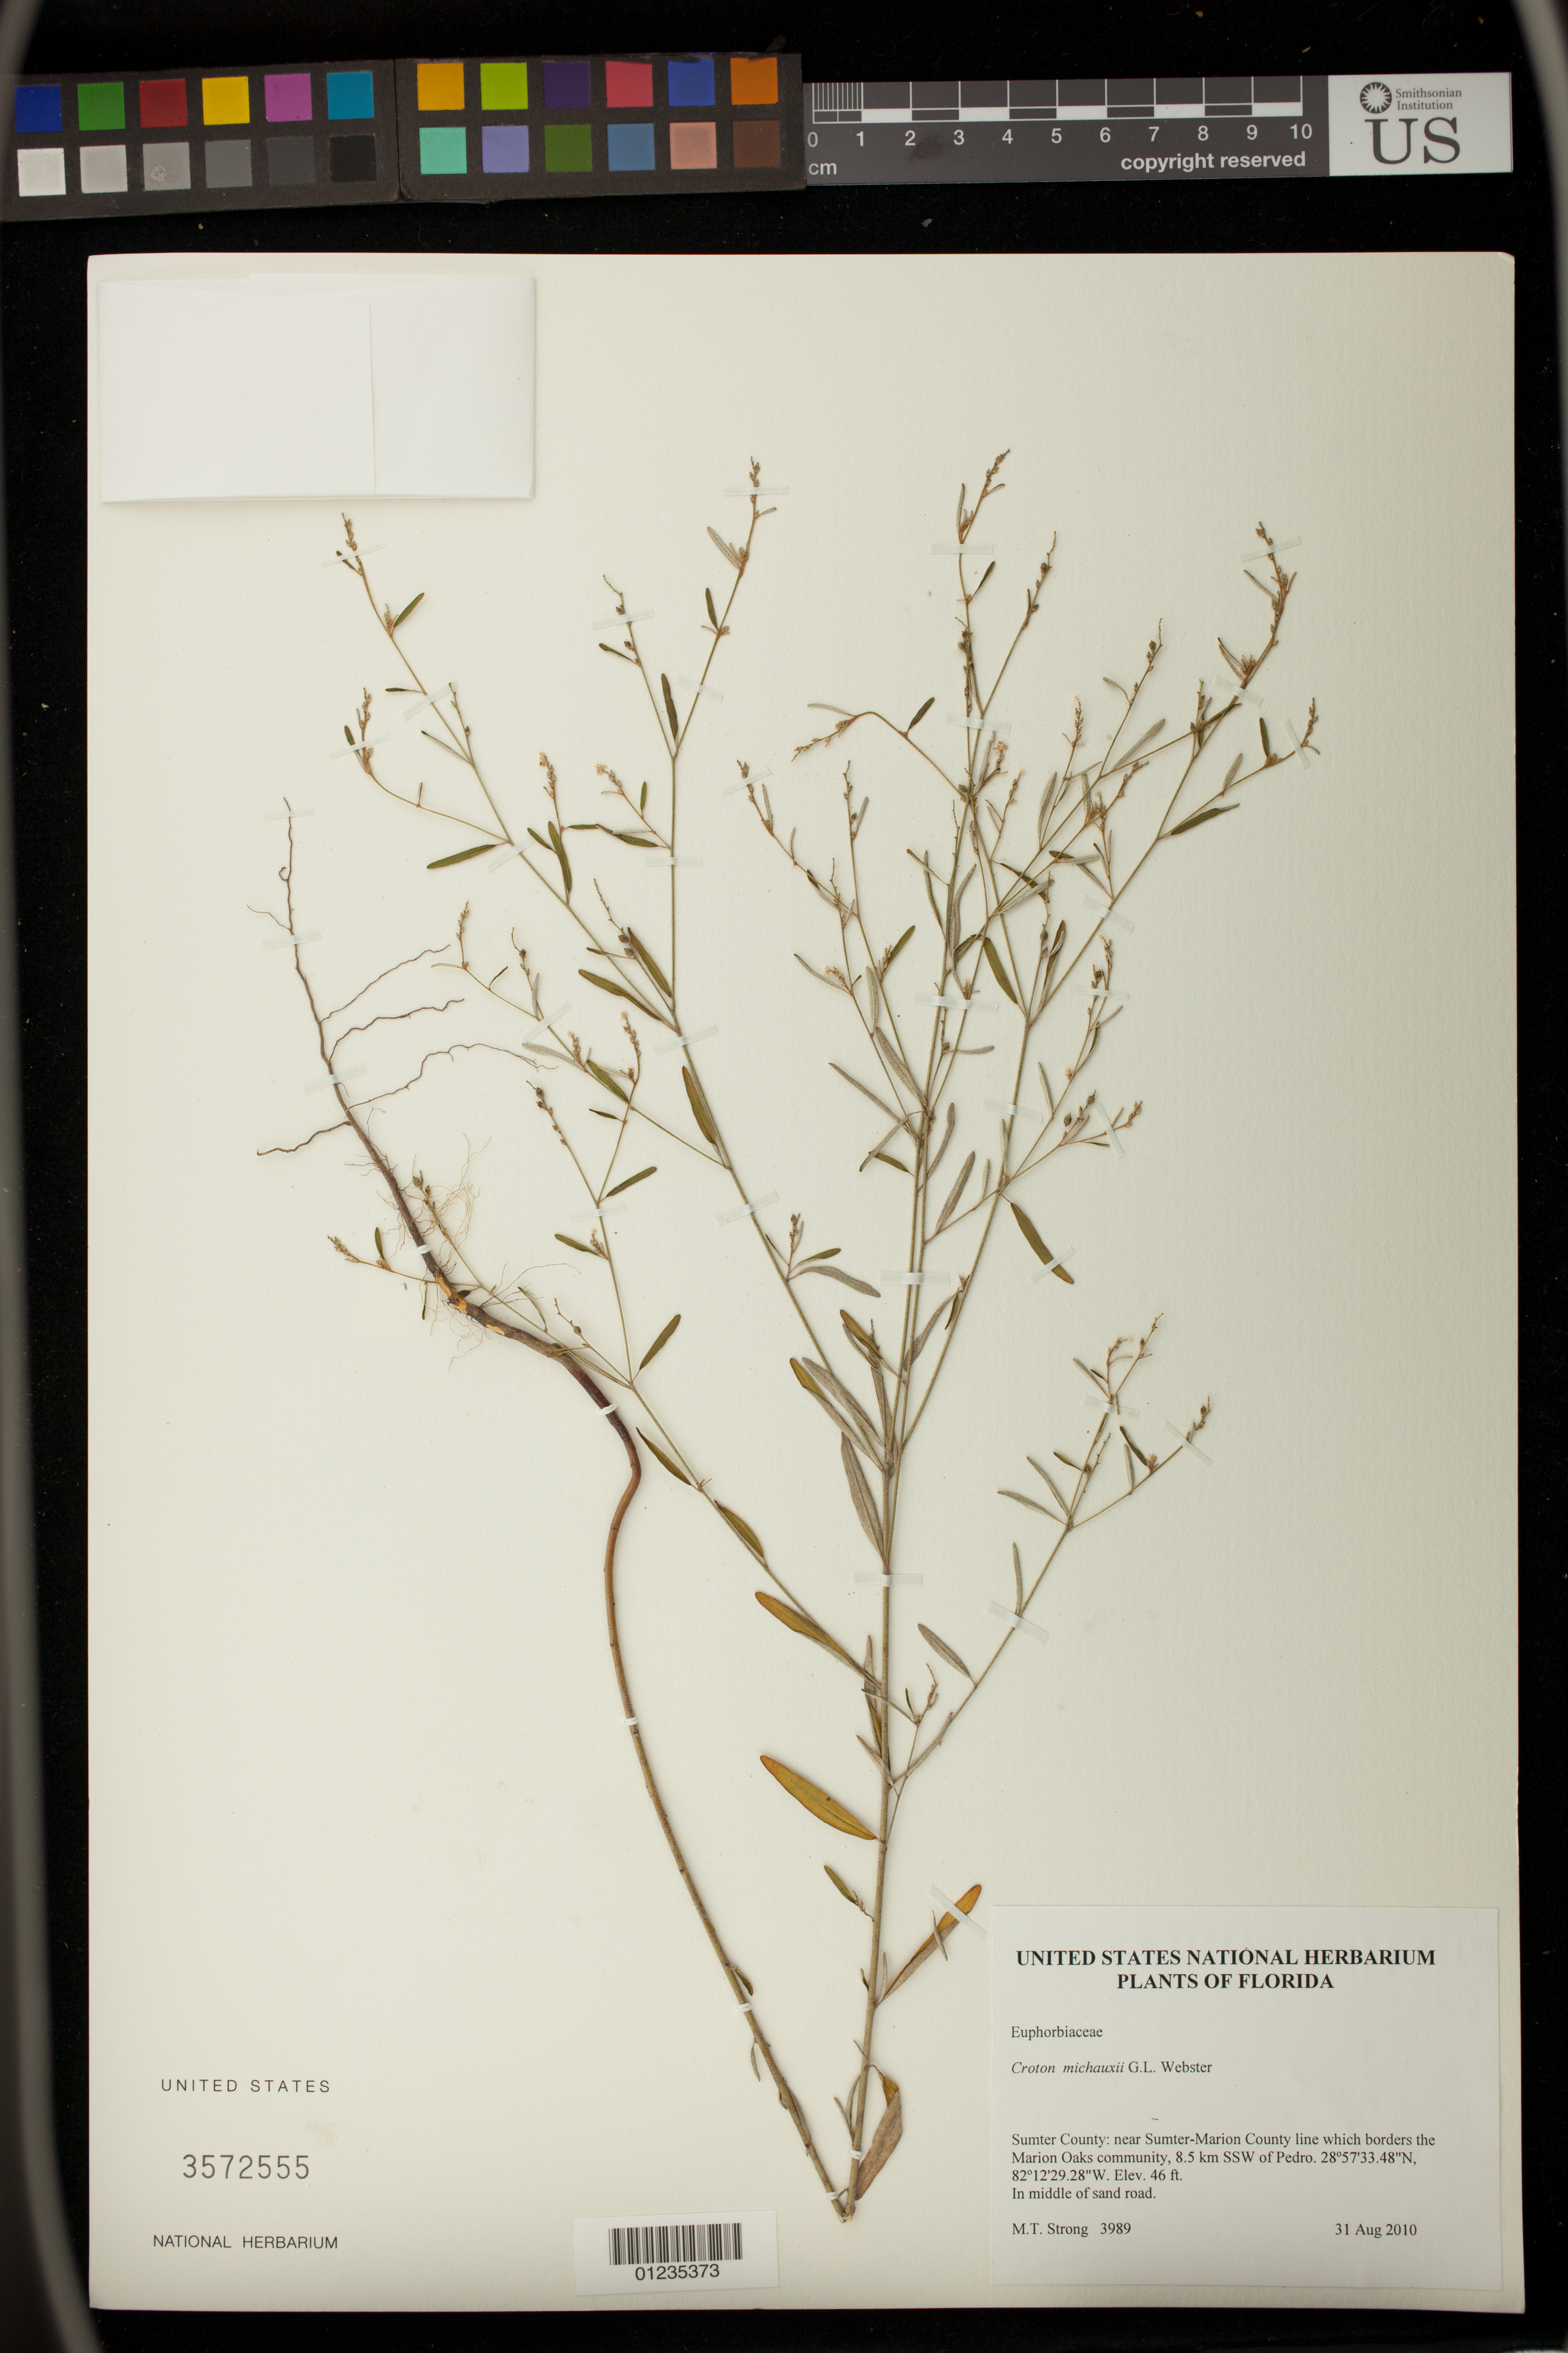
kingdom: Plantae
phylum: Tracheophyta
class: Magnoliopsida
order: Malpighiales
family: Euphorbiaceae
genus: Crotonopsis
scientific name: Crotonopsis linearis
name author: Michx.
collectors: M. T. Strong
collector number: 3989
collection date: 2010-08-31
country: United States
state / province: Florida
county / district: Sumter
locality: near Sumter-Marion County line which borders the M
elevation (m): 14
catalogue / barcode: US 3572555